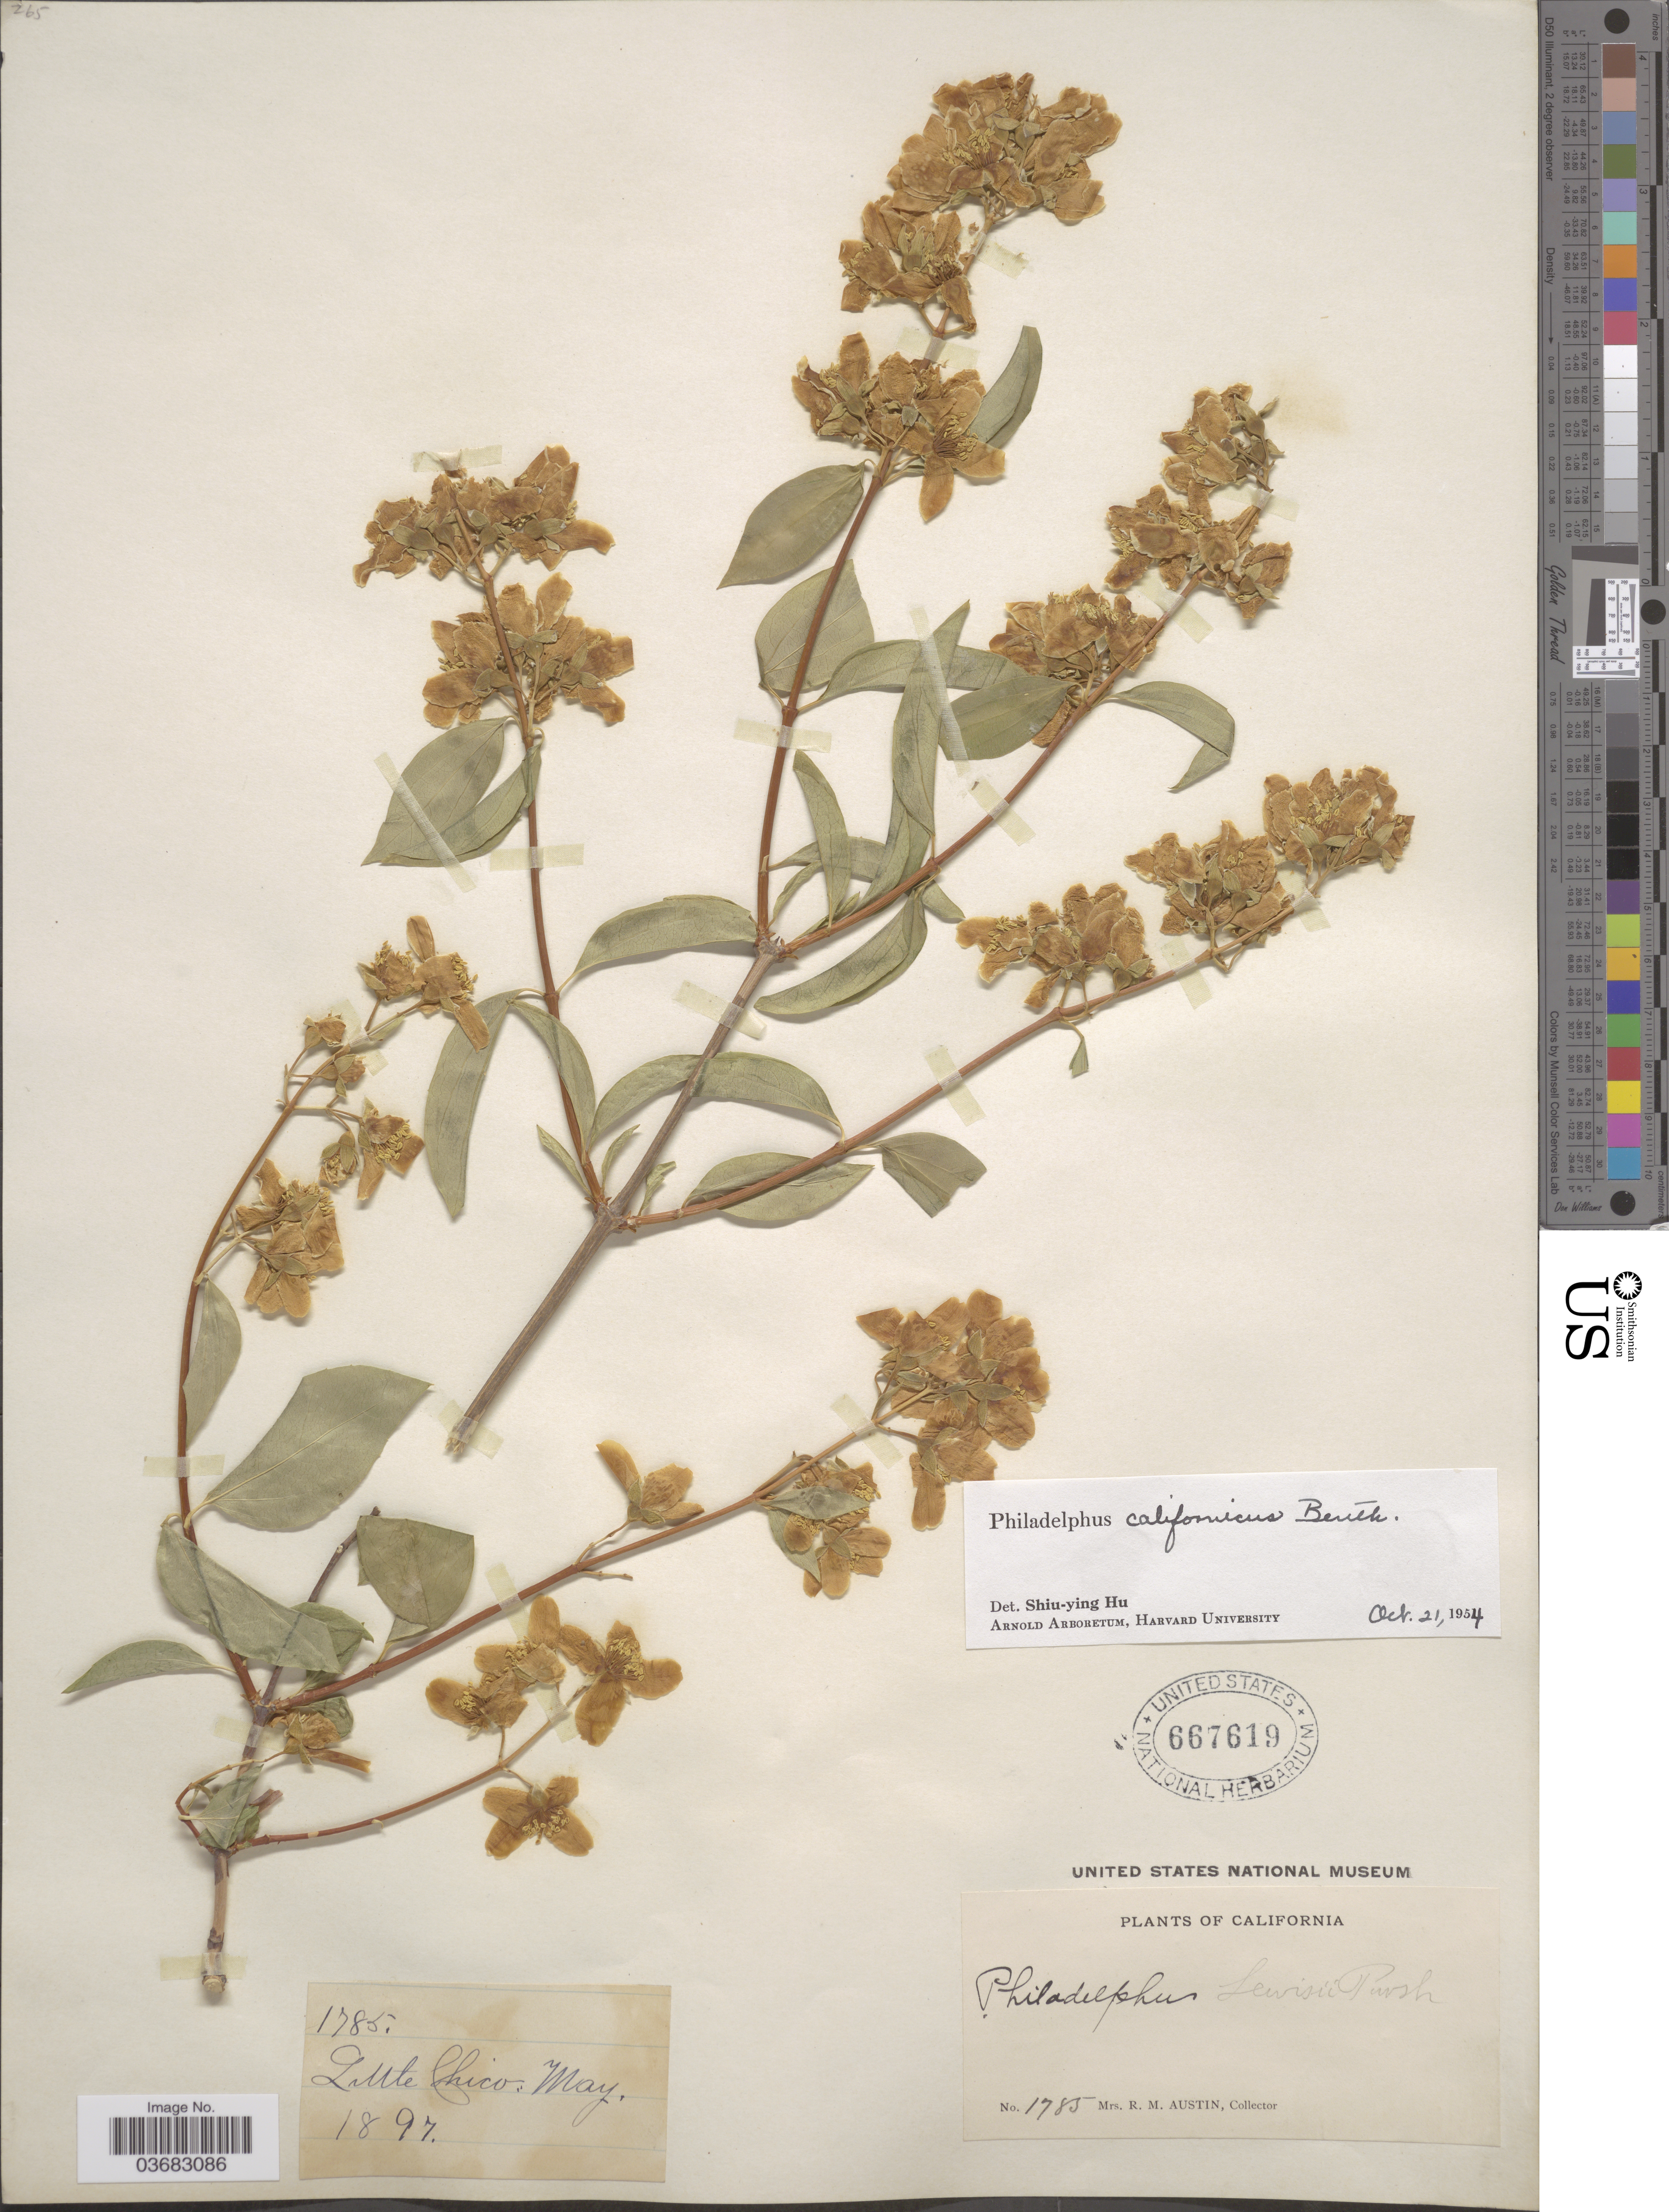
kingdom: Plantae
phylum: Tracheophyta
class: Magnoliopsida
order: Cornales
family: Hydrangeaceae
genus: Philadelphus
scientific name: Philadelphus californicus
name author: Benth.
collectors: R. Austin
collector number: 1785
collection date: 1897-05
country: United States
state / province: California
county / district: Butte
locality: Little Chico.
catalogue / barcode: US 667619